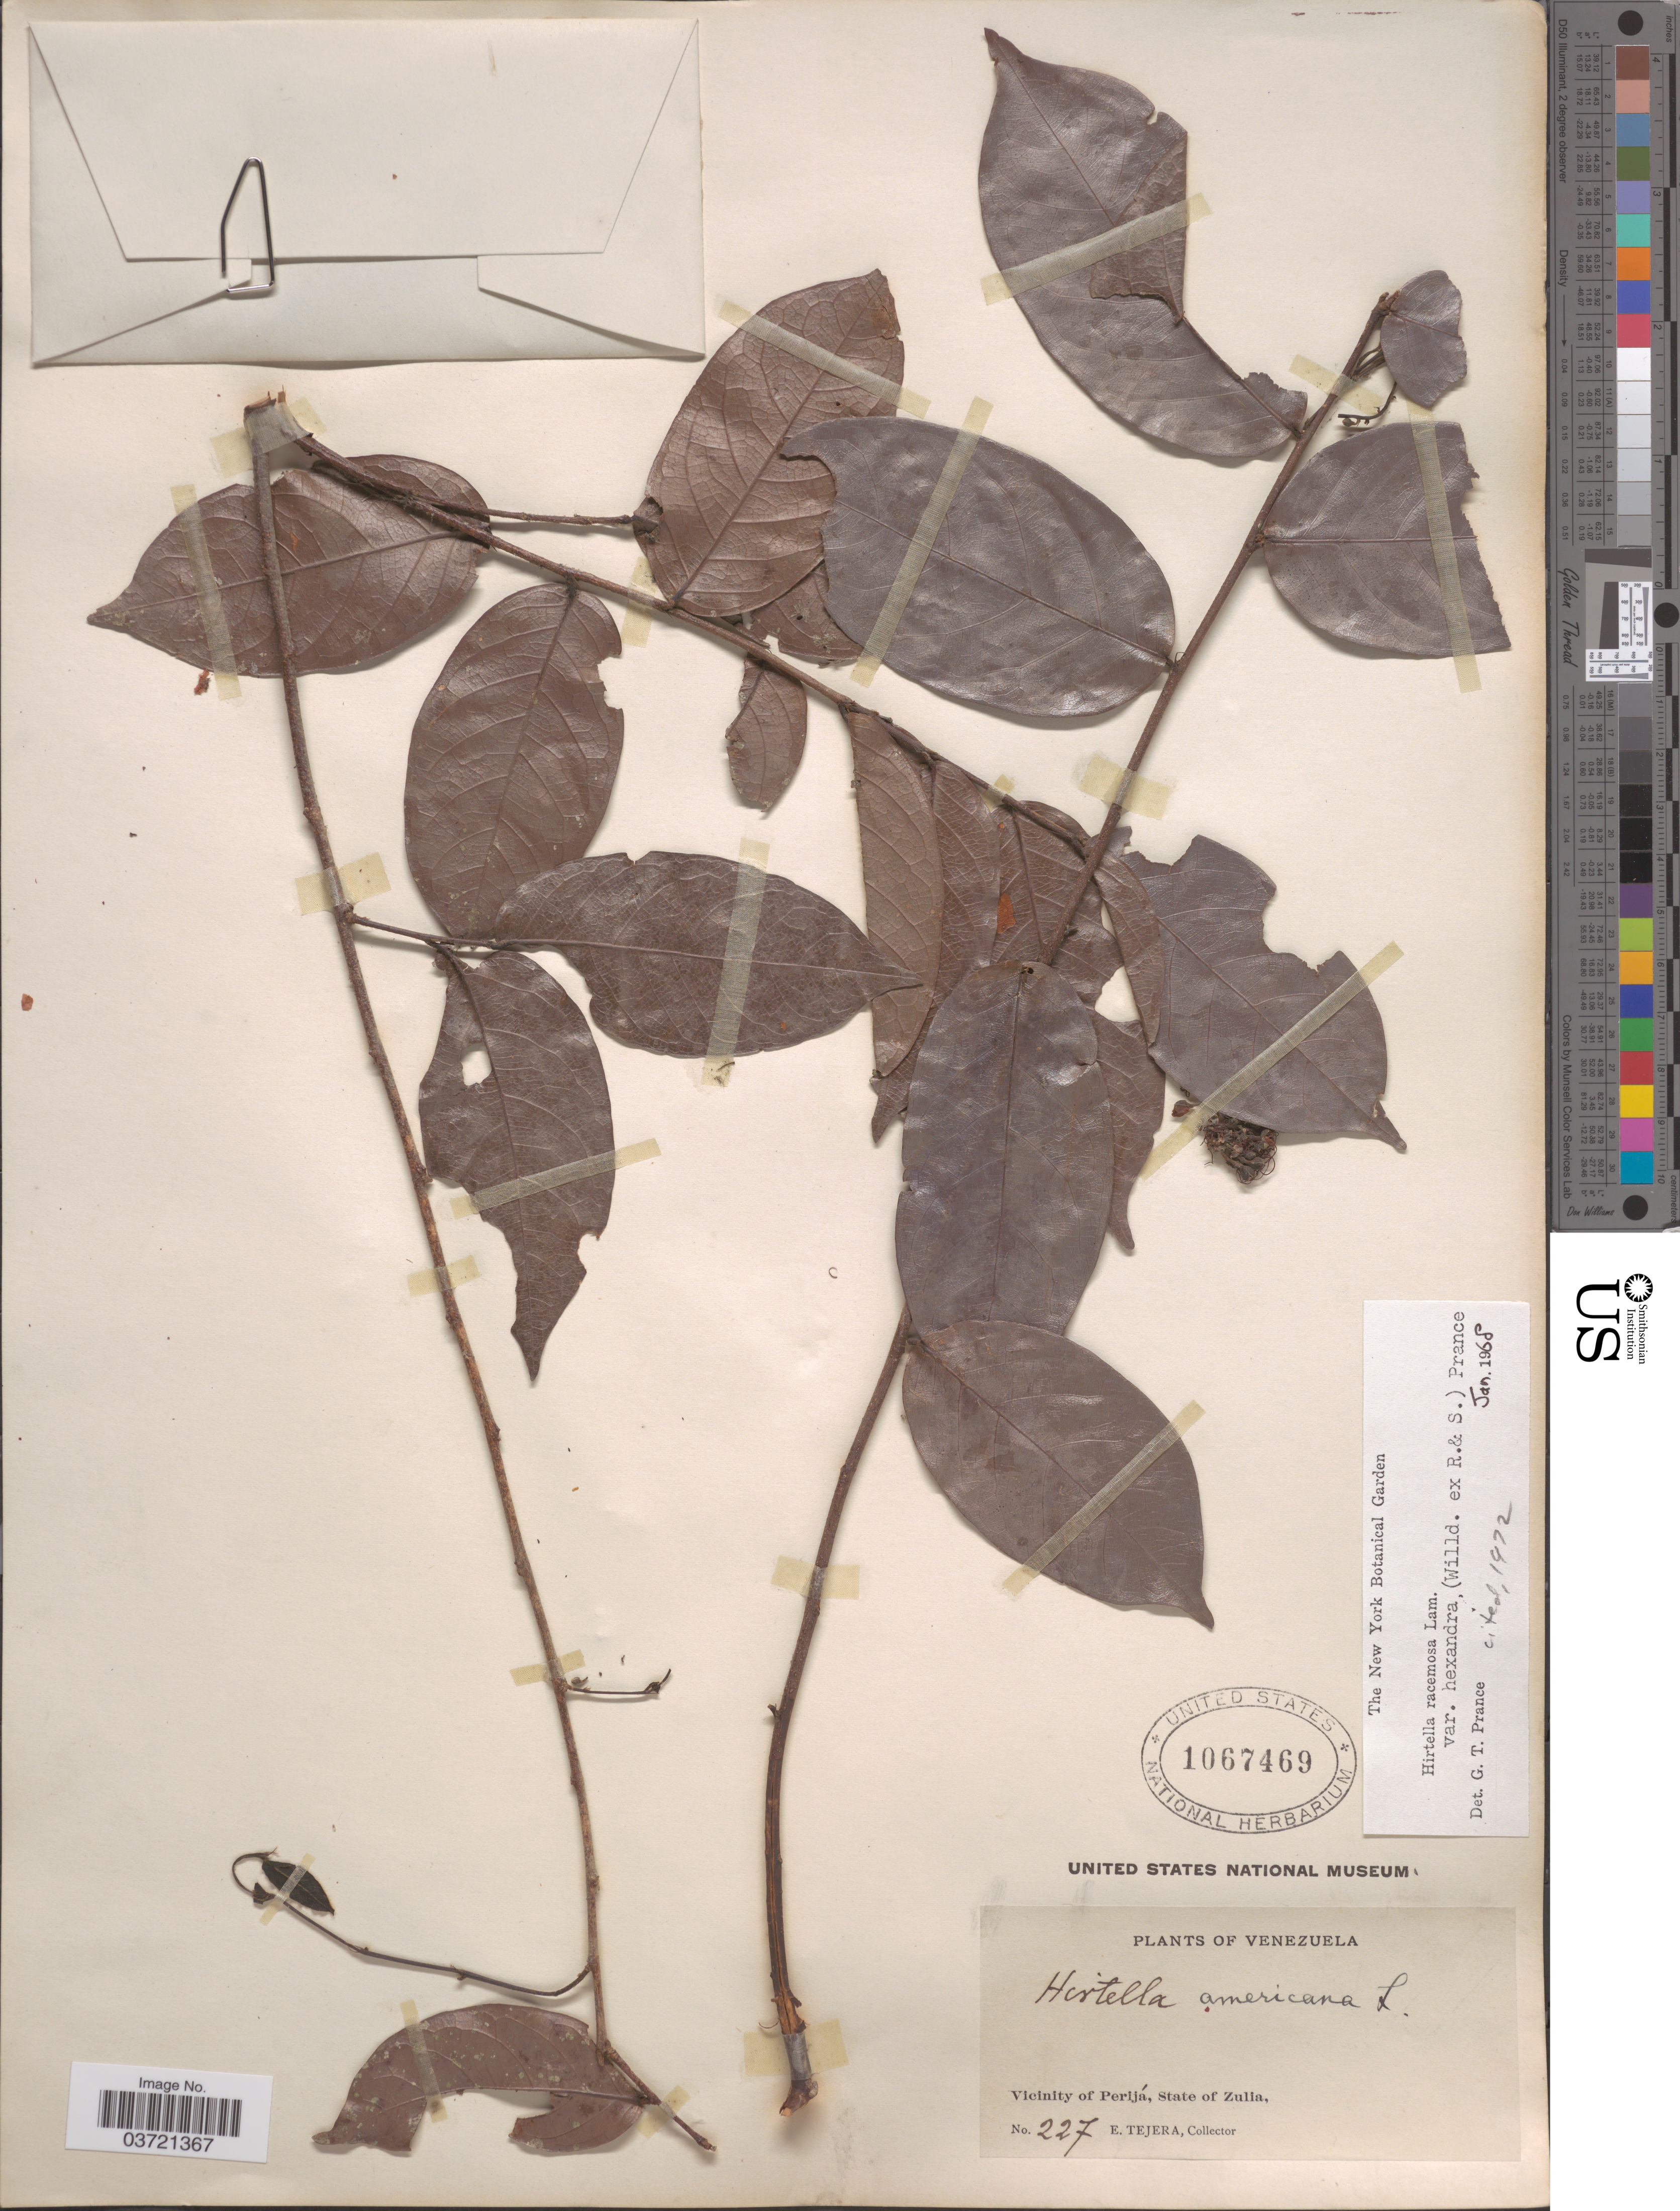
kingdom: Plantae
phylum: Tracheophyta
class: Magnoliopsida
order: Malpighiales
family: Chrysobalanaceae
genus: Hirtella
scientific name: Hirtella racemosa var. hexandra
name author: (Willd. ex Roem. & Schult.) Prance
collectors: E. Tejera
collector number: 227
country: Venezuela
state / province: Zulia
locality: Vicinity of Perijá.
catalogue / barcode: US 1067469